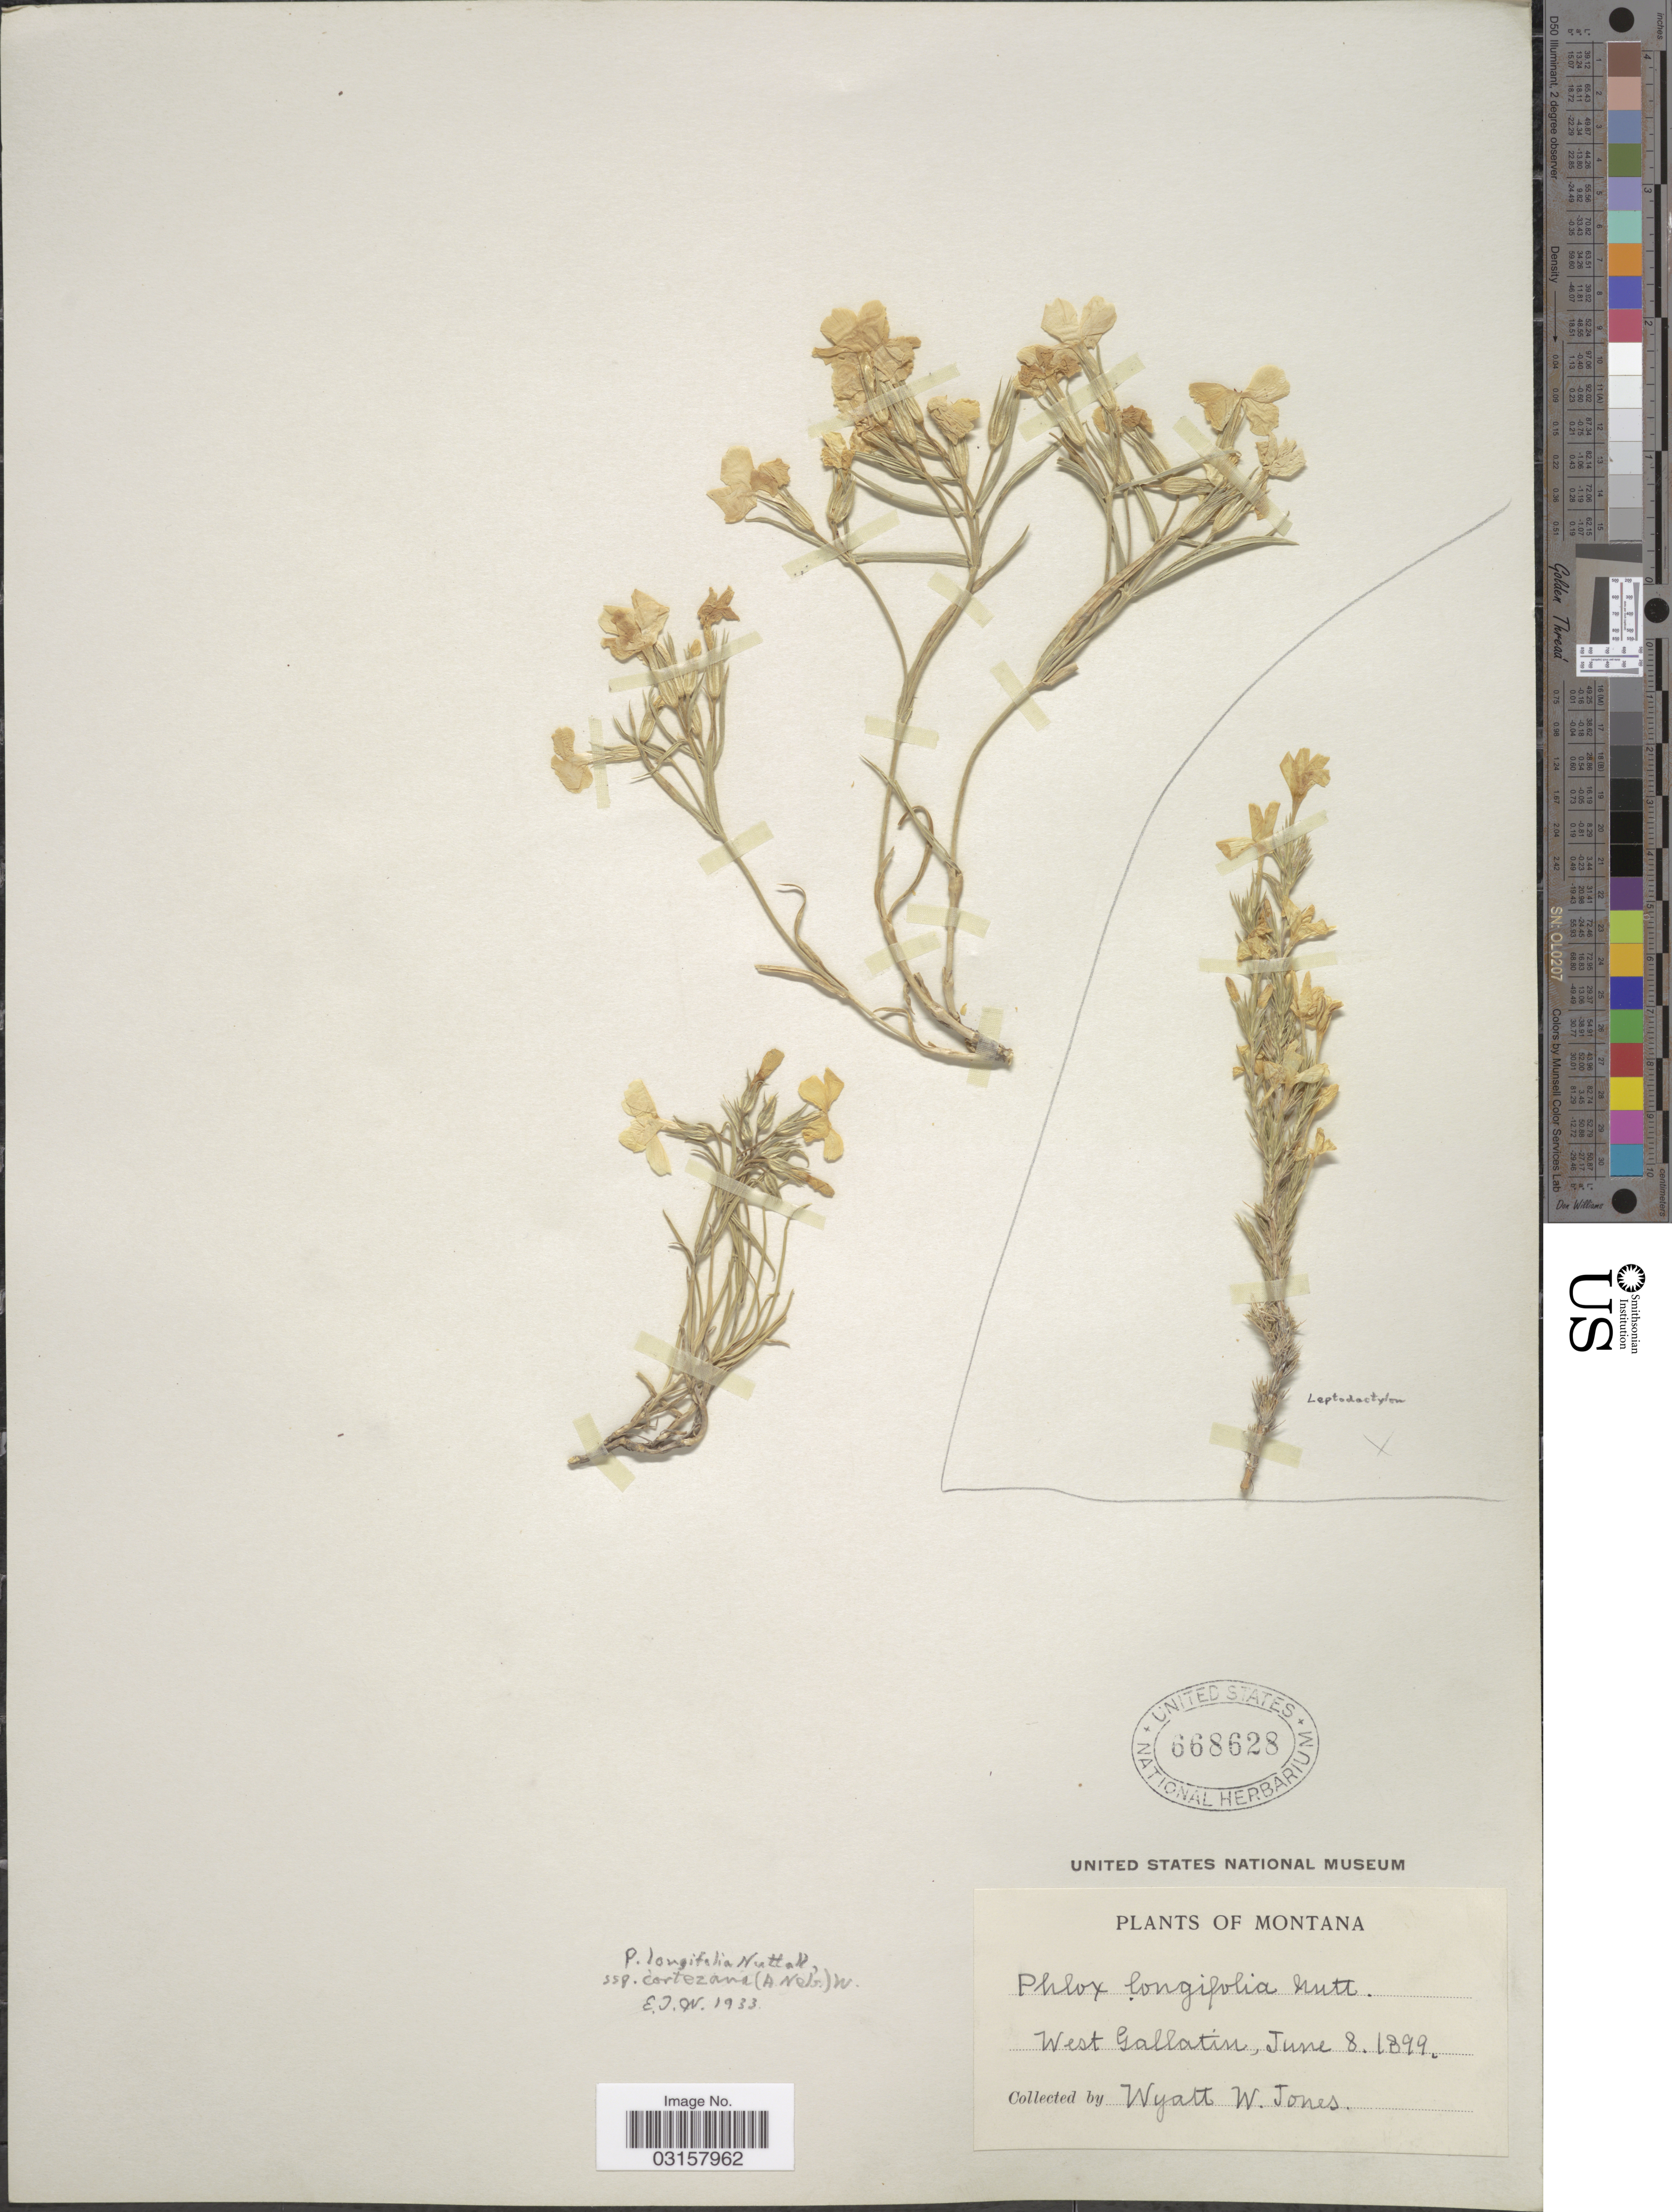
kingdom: Plantae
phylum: Tracheophyta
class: Magnoliopsida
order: Ericales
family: Polemoniaceae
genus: Phlox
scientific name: Phlox longifolia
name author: Nutt.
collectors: W. W. Jones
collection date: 1899-06-08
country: United States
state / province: Montana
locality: West Gallatin.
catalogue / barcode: US 668628